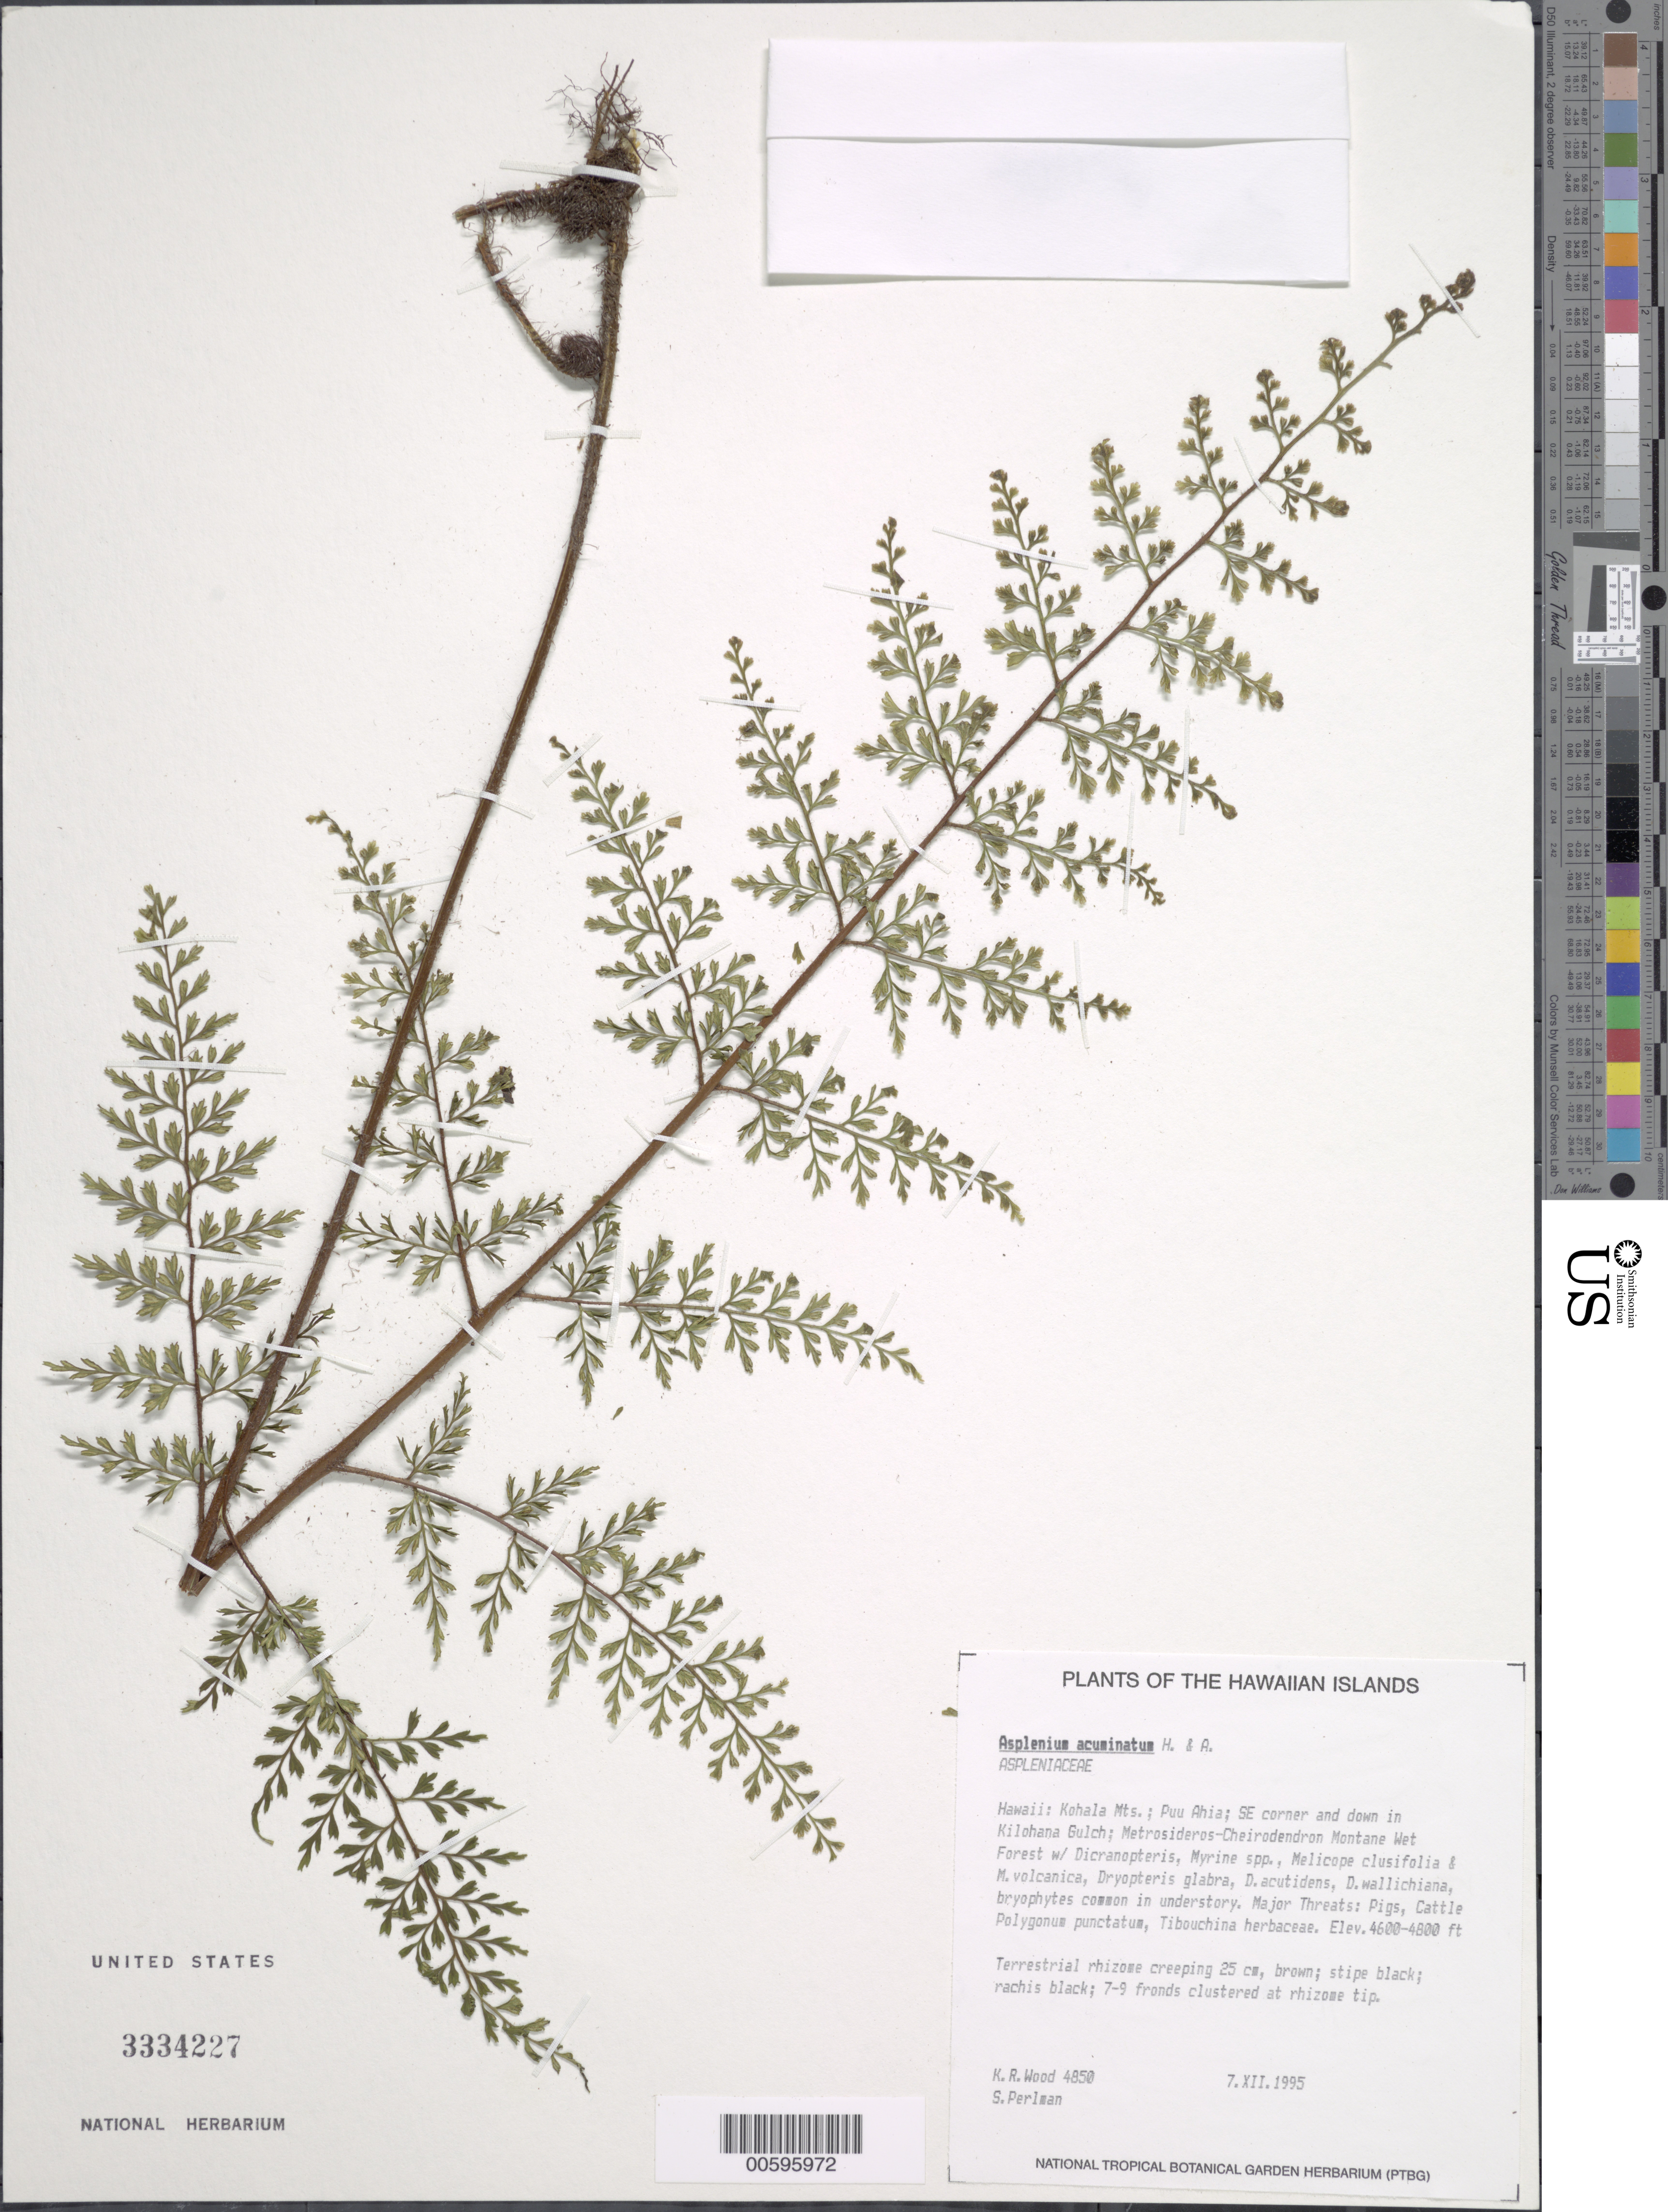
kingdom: Plantae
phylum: Tracheophyta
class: Polypodiopsida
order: Polypodiales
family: Aspleniaceae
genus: Asplenium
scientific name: Asplenium acuminatum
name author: Hook. & Arn.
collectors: K. R. Wood & S. P. Perlman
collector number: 4850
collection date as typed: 7 Dec 1995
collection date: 1995-12-07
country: United States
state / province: Hawaii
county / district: Hawaii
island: Hawaii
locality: Kohala Mts; Puu Ahia; SE corner and down in Kilohana Gulch.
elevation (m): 1402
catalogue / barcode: US 3334227